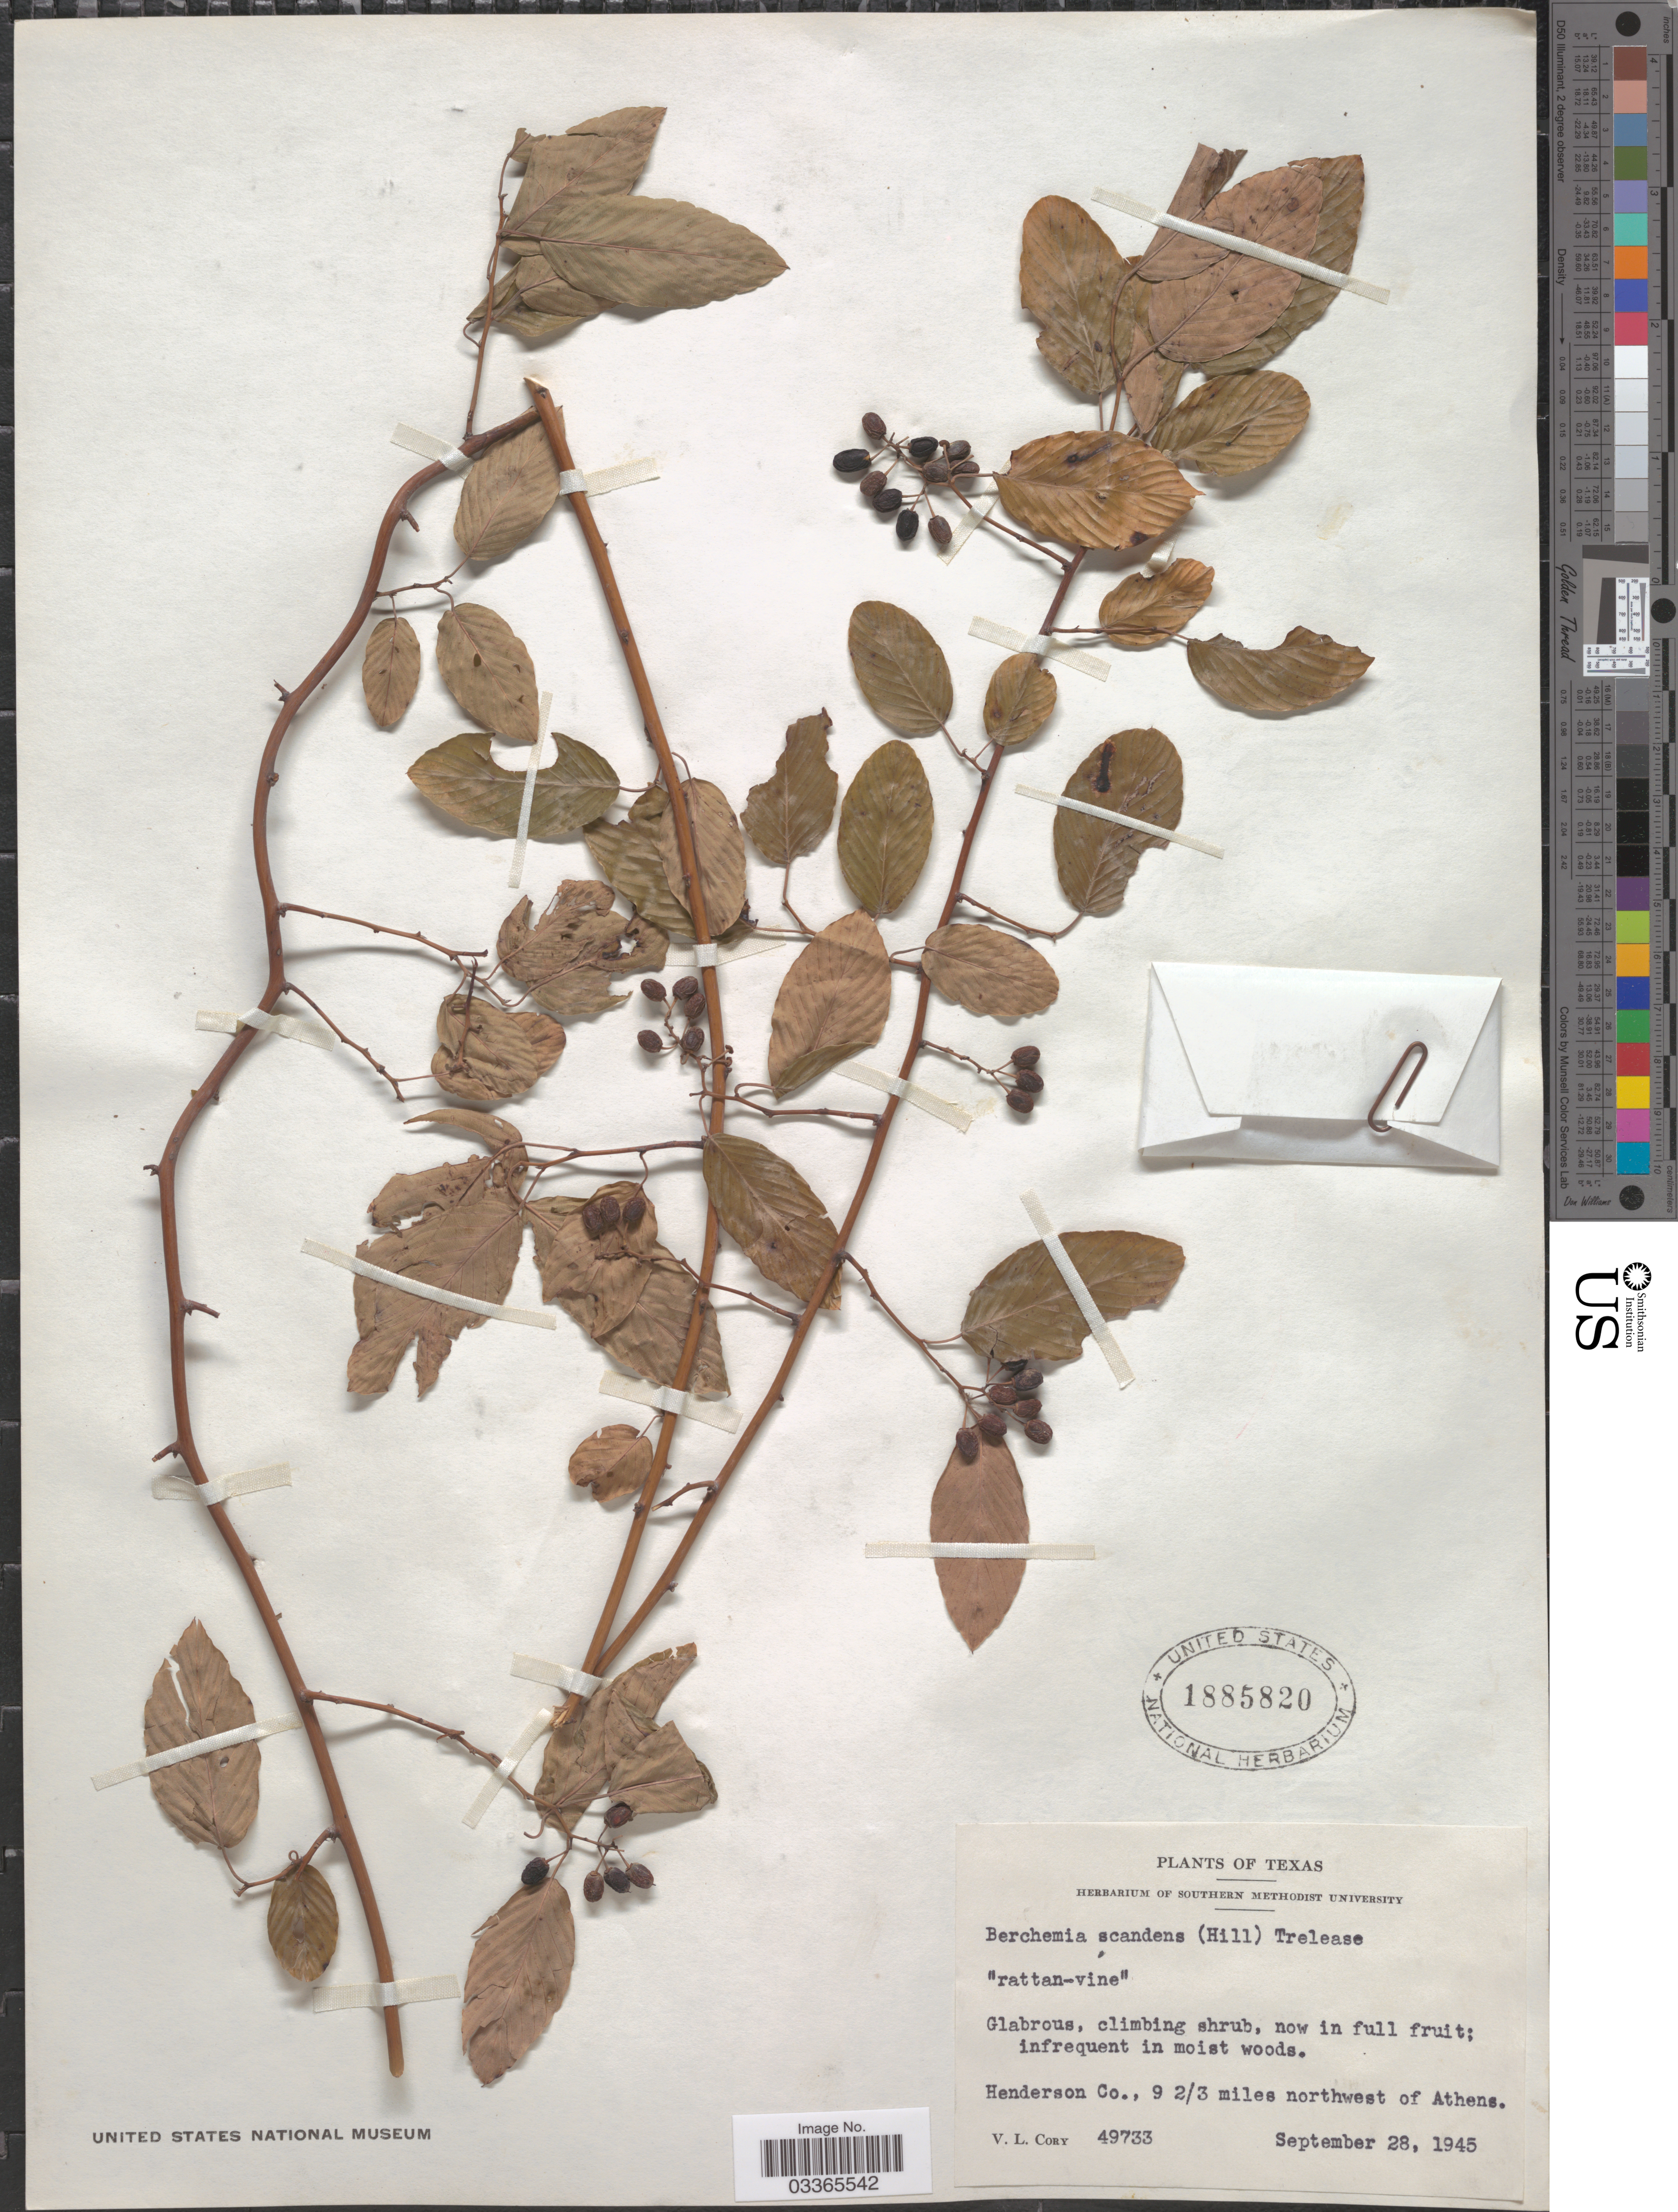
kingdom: Plantae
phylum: Tracheophyta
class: Magnoliopsida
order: Rosales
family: Rhamnaceae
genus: Berchemia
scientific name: Berchemia scandens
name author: (Hill) K. Koch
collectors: V. Cory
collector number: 49733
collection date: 1945-09-28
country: United States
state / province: Texas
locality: Henderson Co., 9 2/3 miles northwest of Athens.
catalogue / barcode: US 1885820